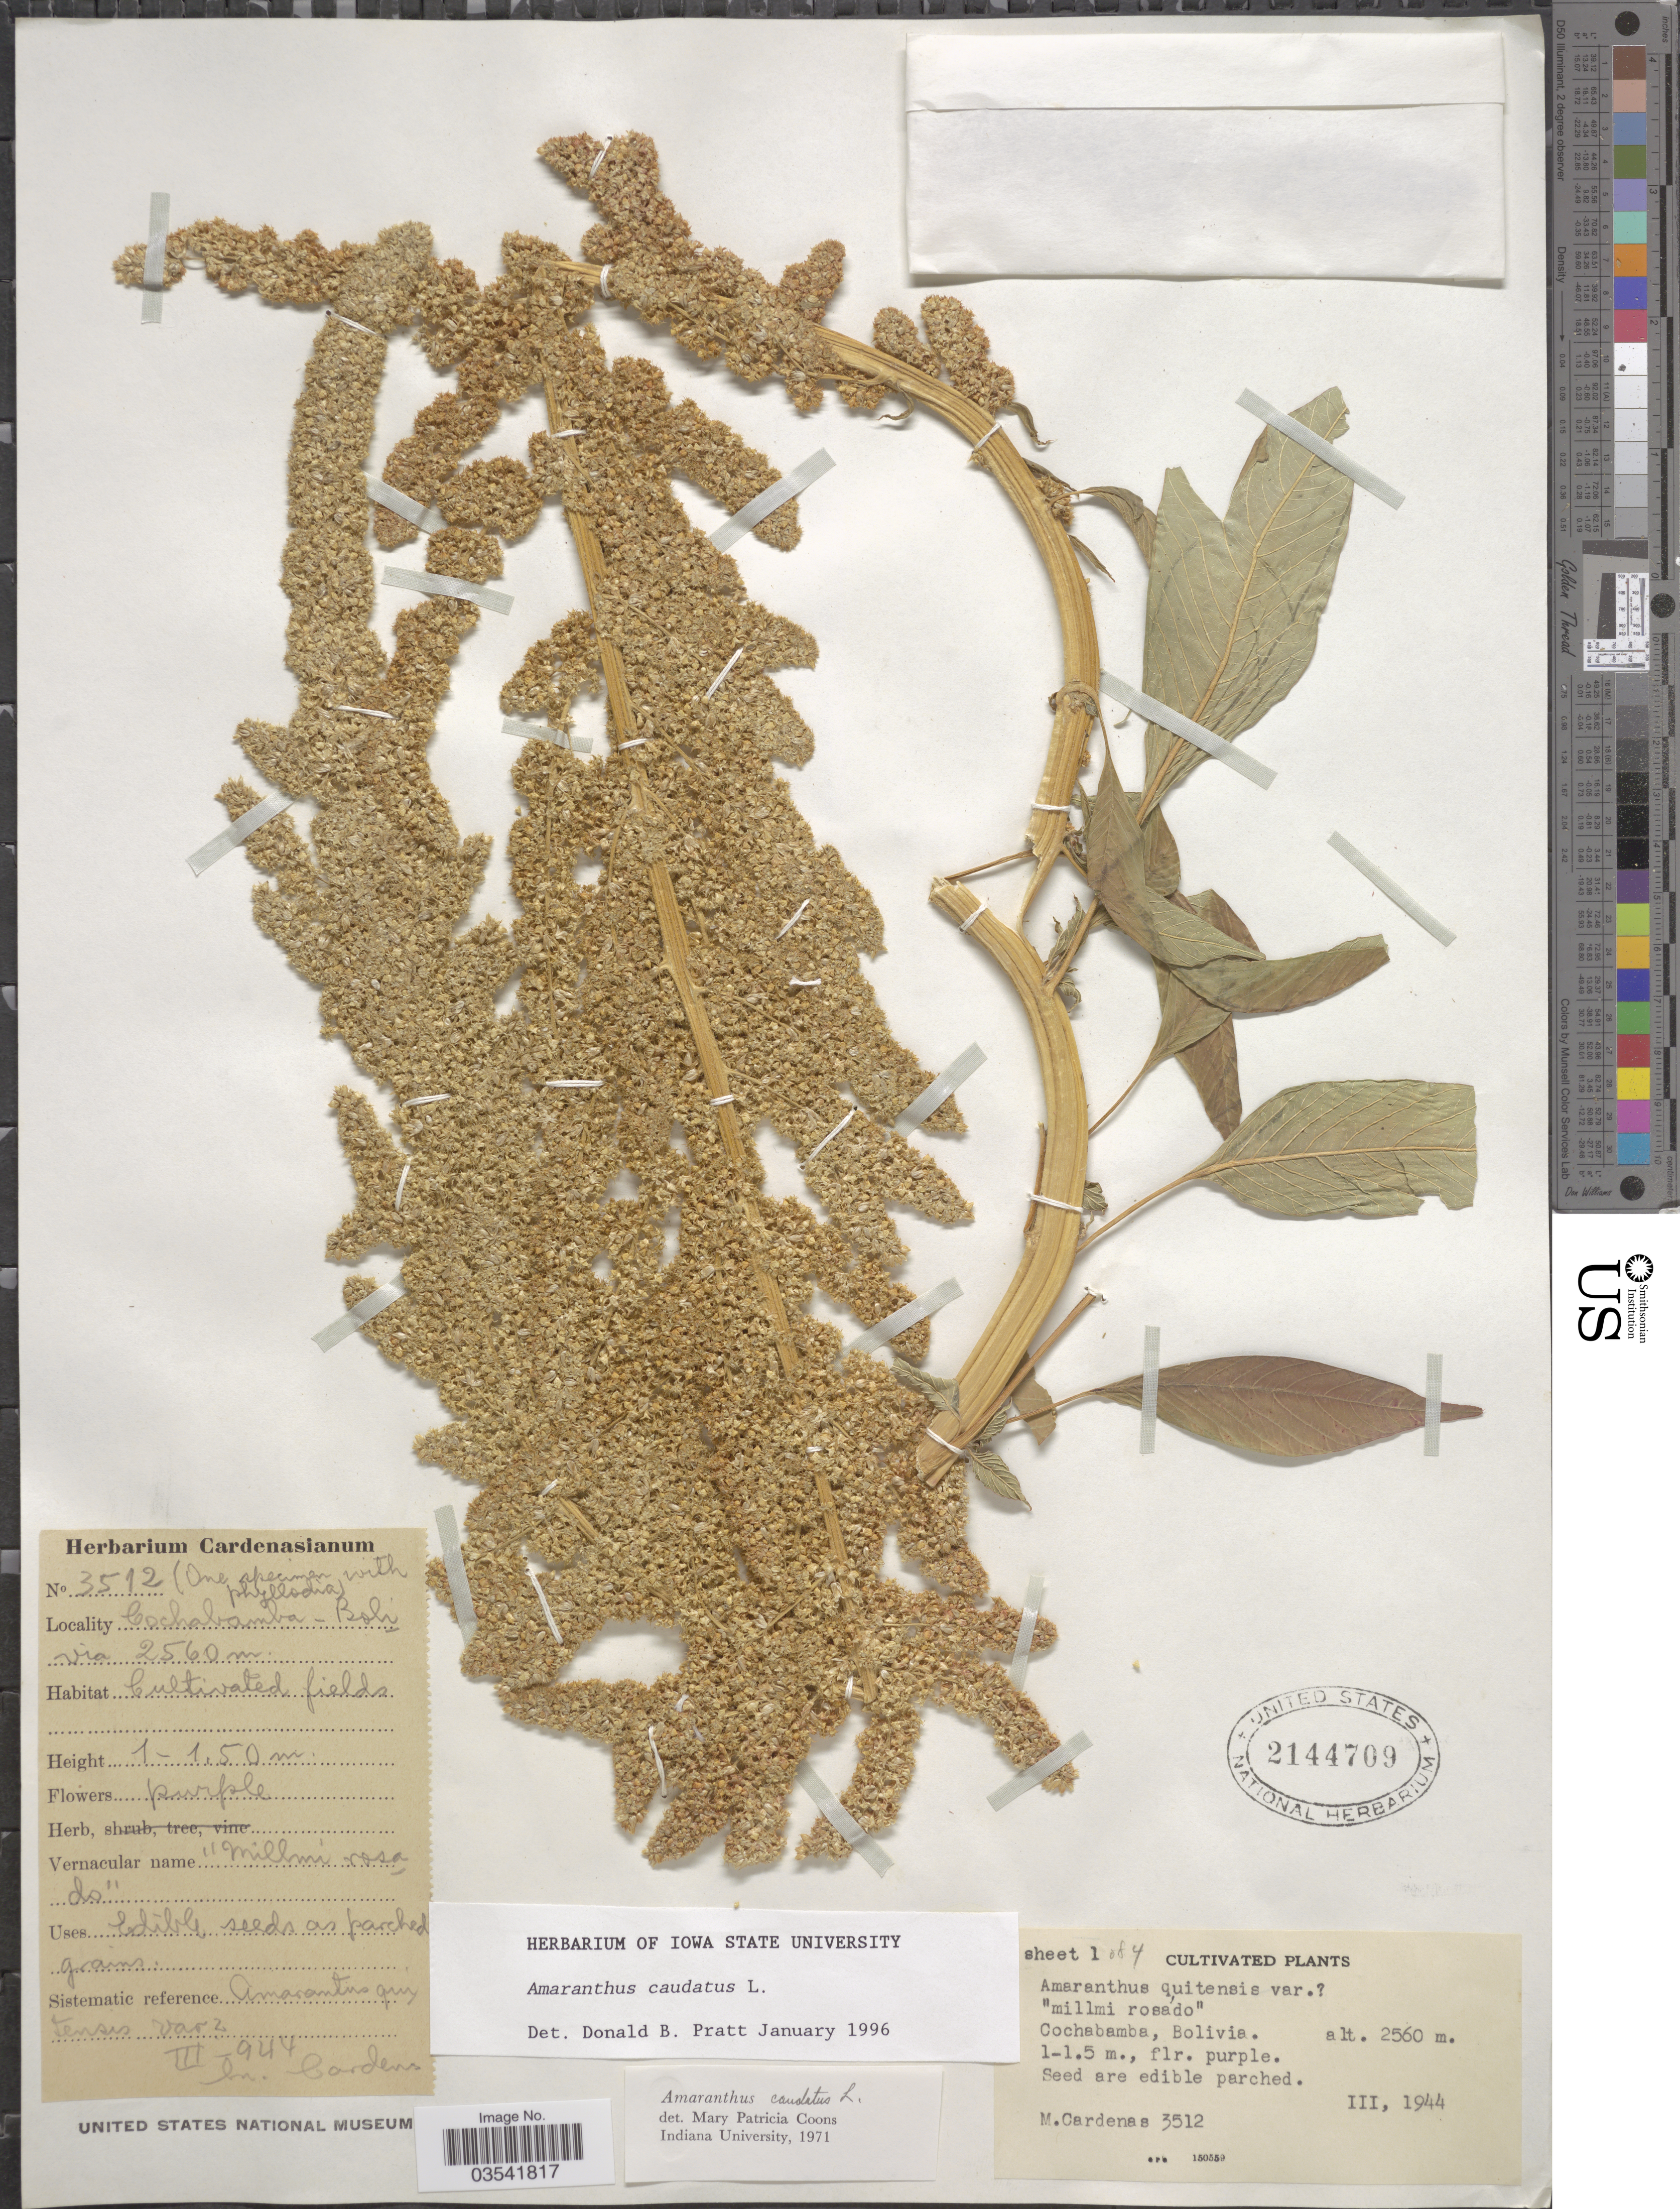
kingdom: Plantae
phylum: Tracheophyta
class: Magnoliopsida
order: Caryophyllales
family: Amaranthaceae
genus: Amaranthus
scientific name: Amaranthus caudatus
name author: L.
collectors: M. Cárdenas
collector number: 3512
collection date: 1944-03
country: Bolivia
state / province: Cochabamba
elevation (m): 2560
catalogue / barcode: US 2144709